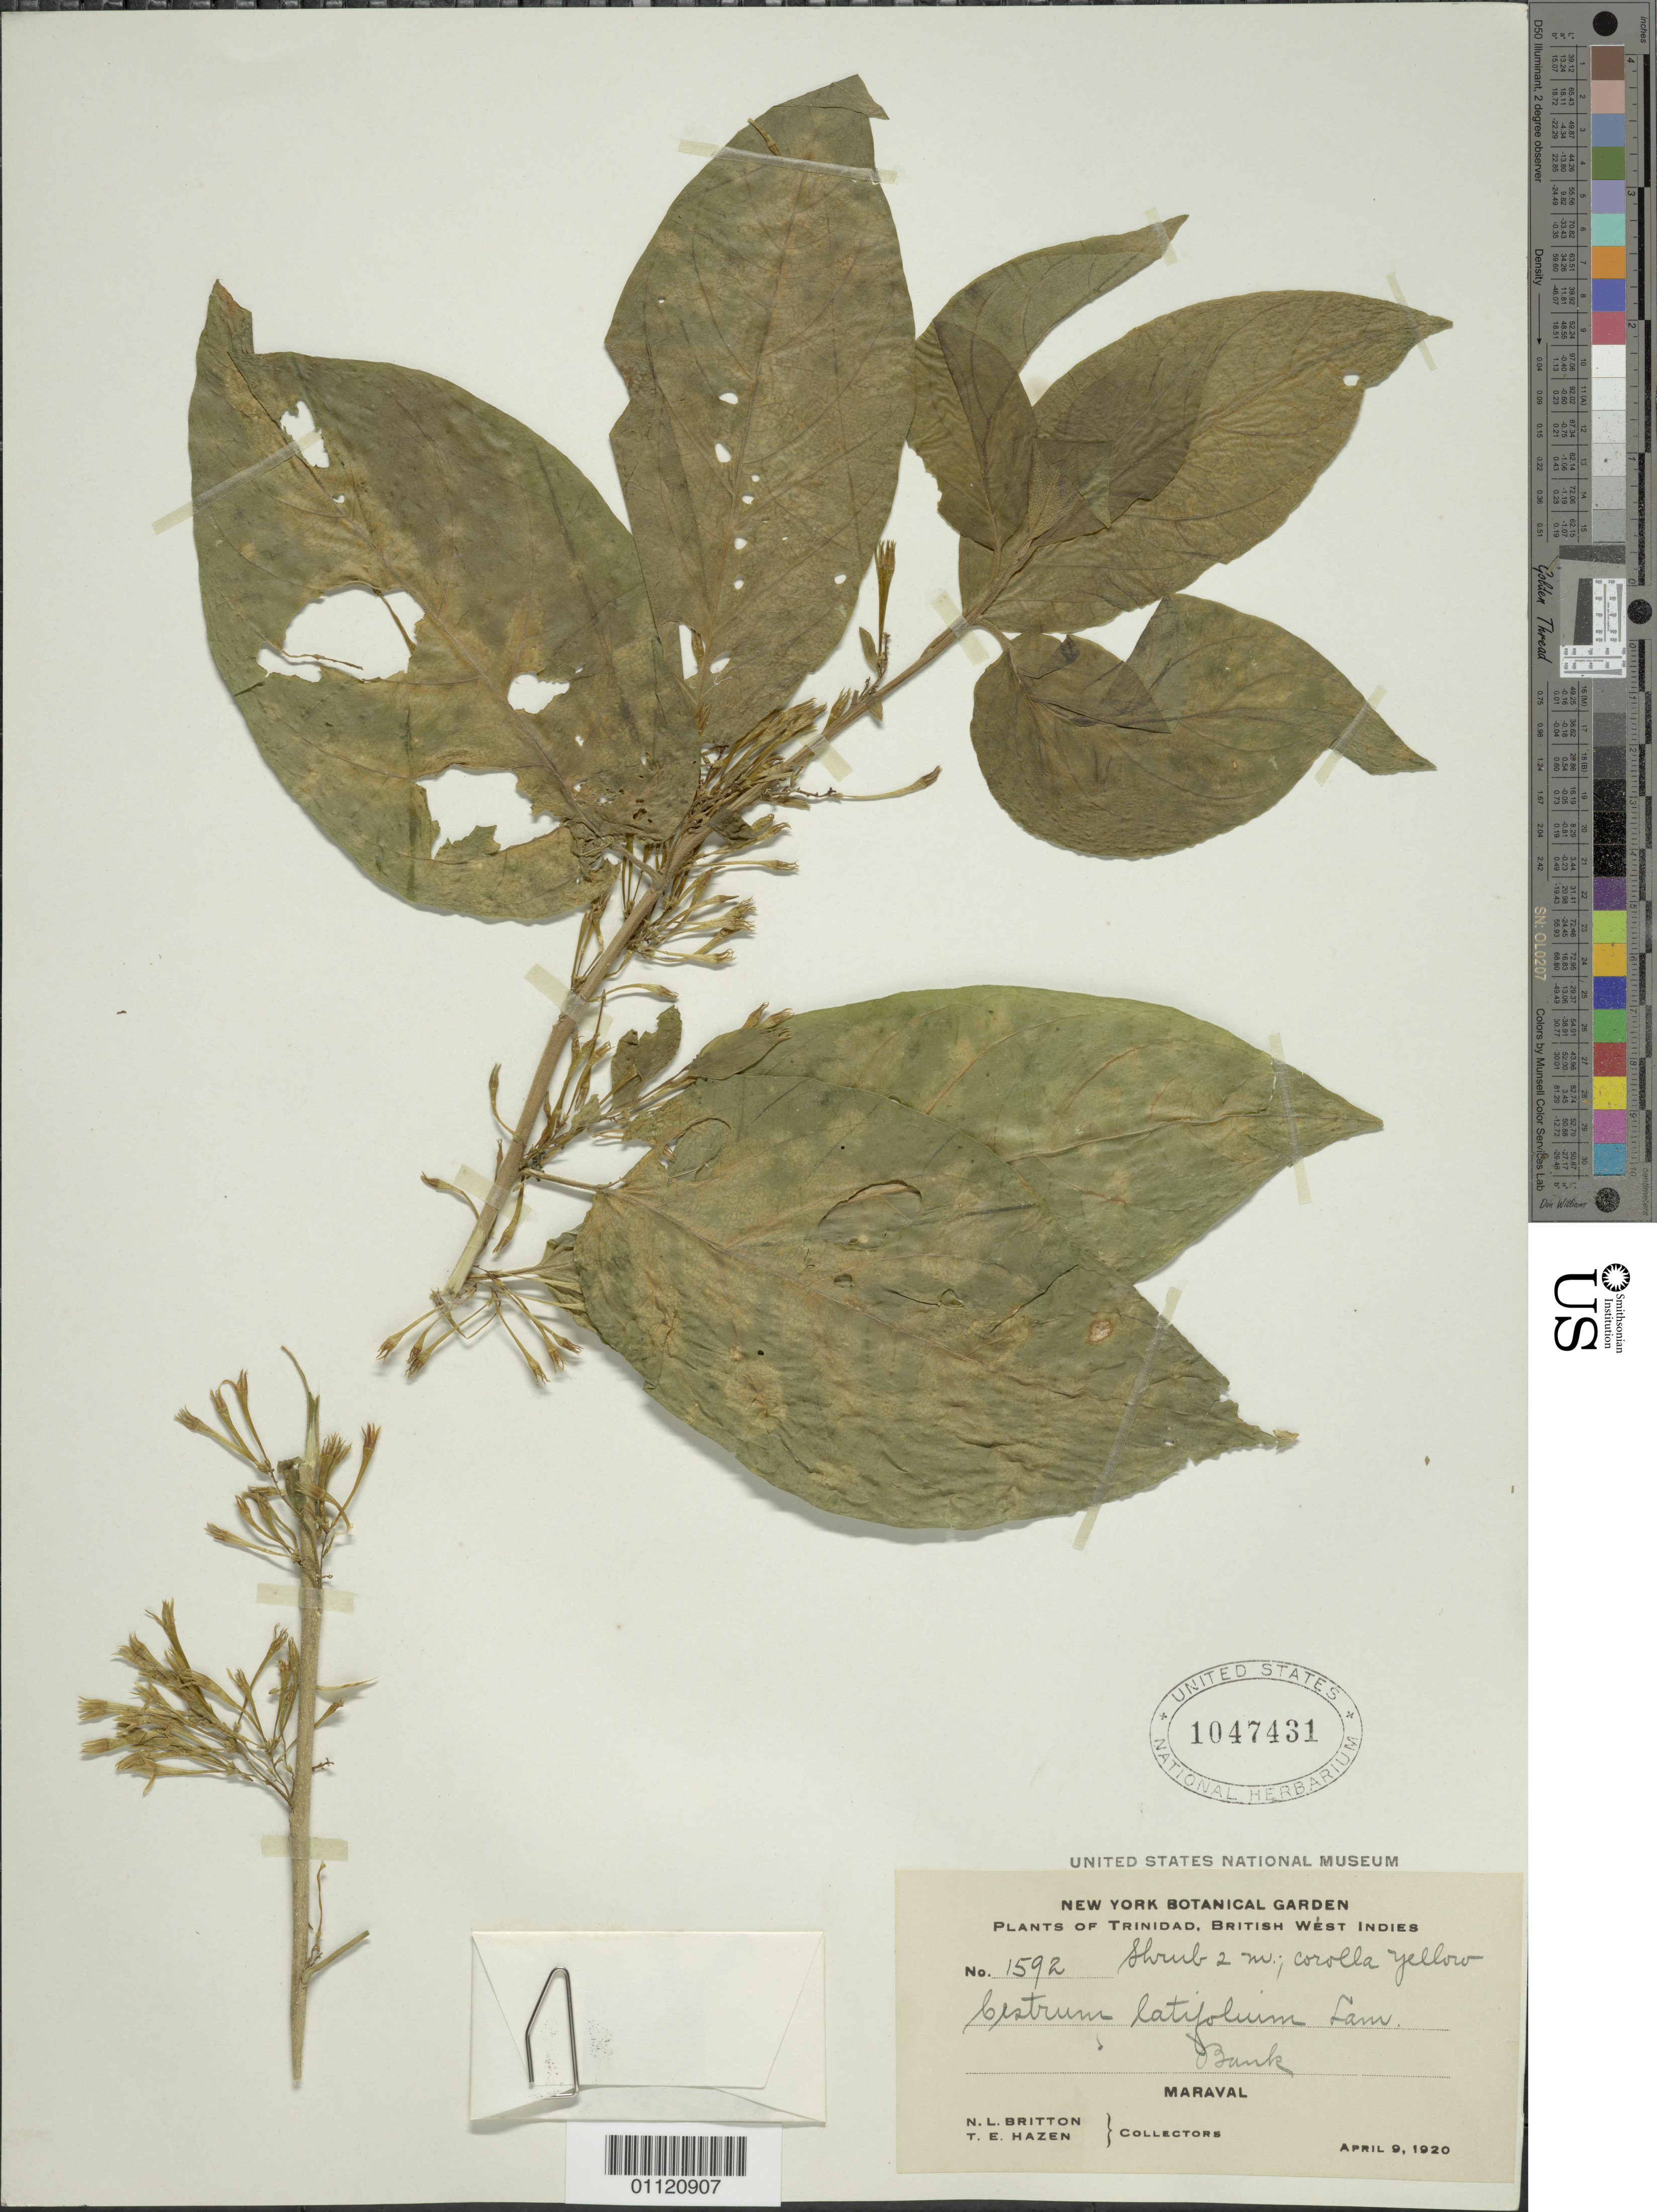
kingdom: Plantae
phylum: Tracheophyta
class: Magnoliopsida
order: Solanales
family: Solanaceae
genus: Cestrum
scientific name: Cestrum latifolium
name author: Lam.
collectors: N. Britton & T. E. Hazen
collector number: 1592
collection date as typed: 09 Apr 1920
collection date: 1920-04-09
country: Trinidad and Tobago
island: Trinidad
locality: Maraval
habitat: bank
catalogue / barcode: US 1047431